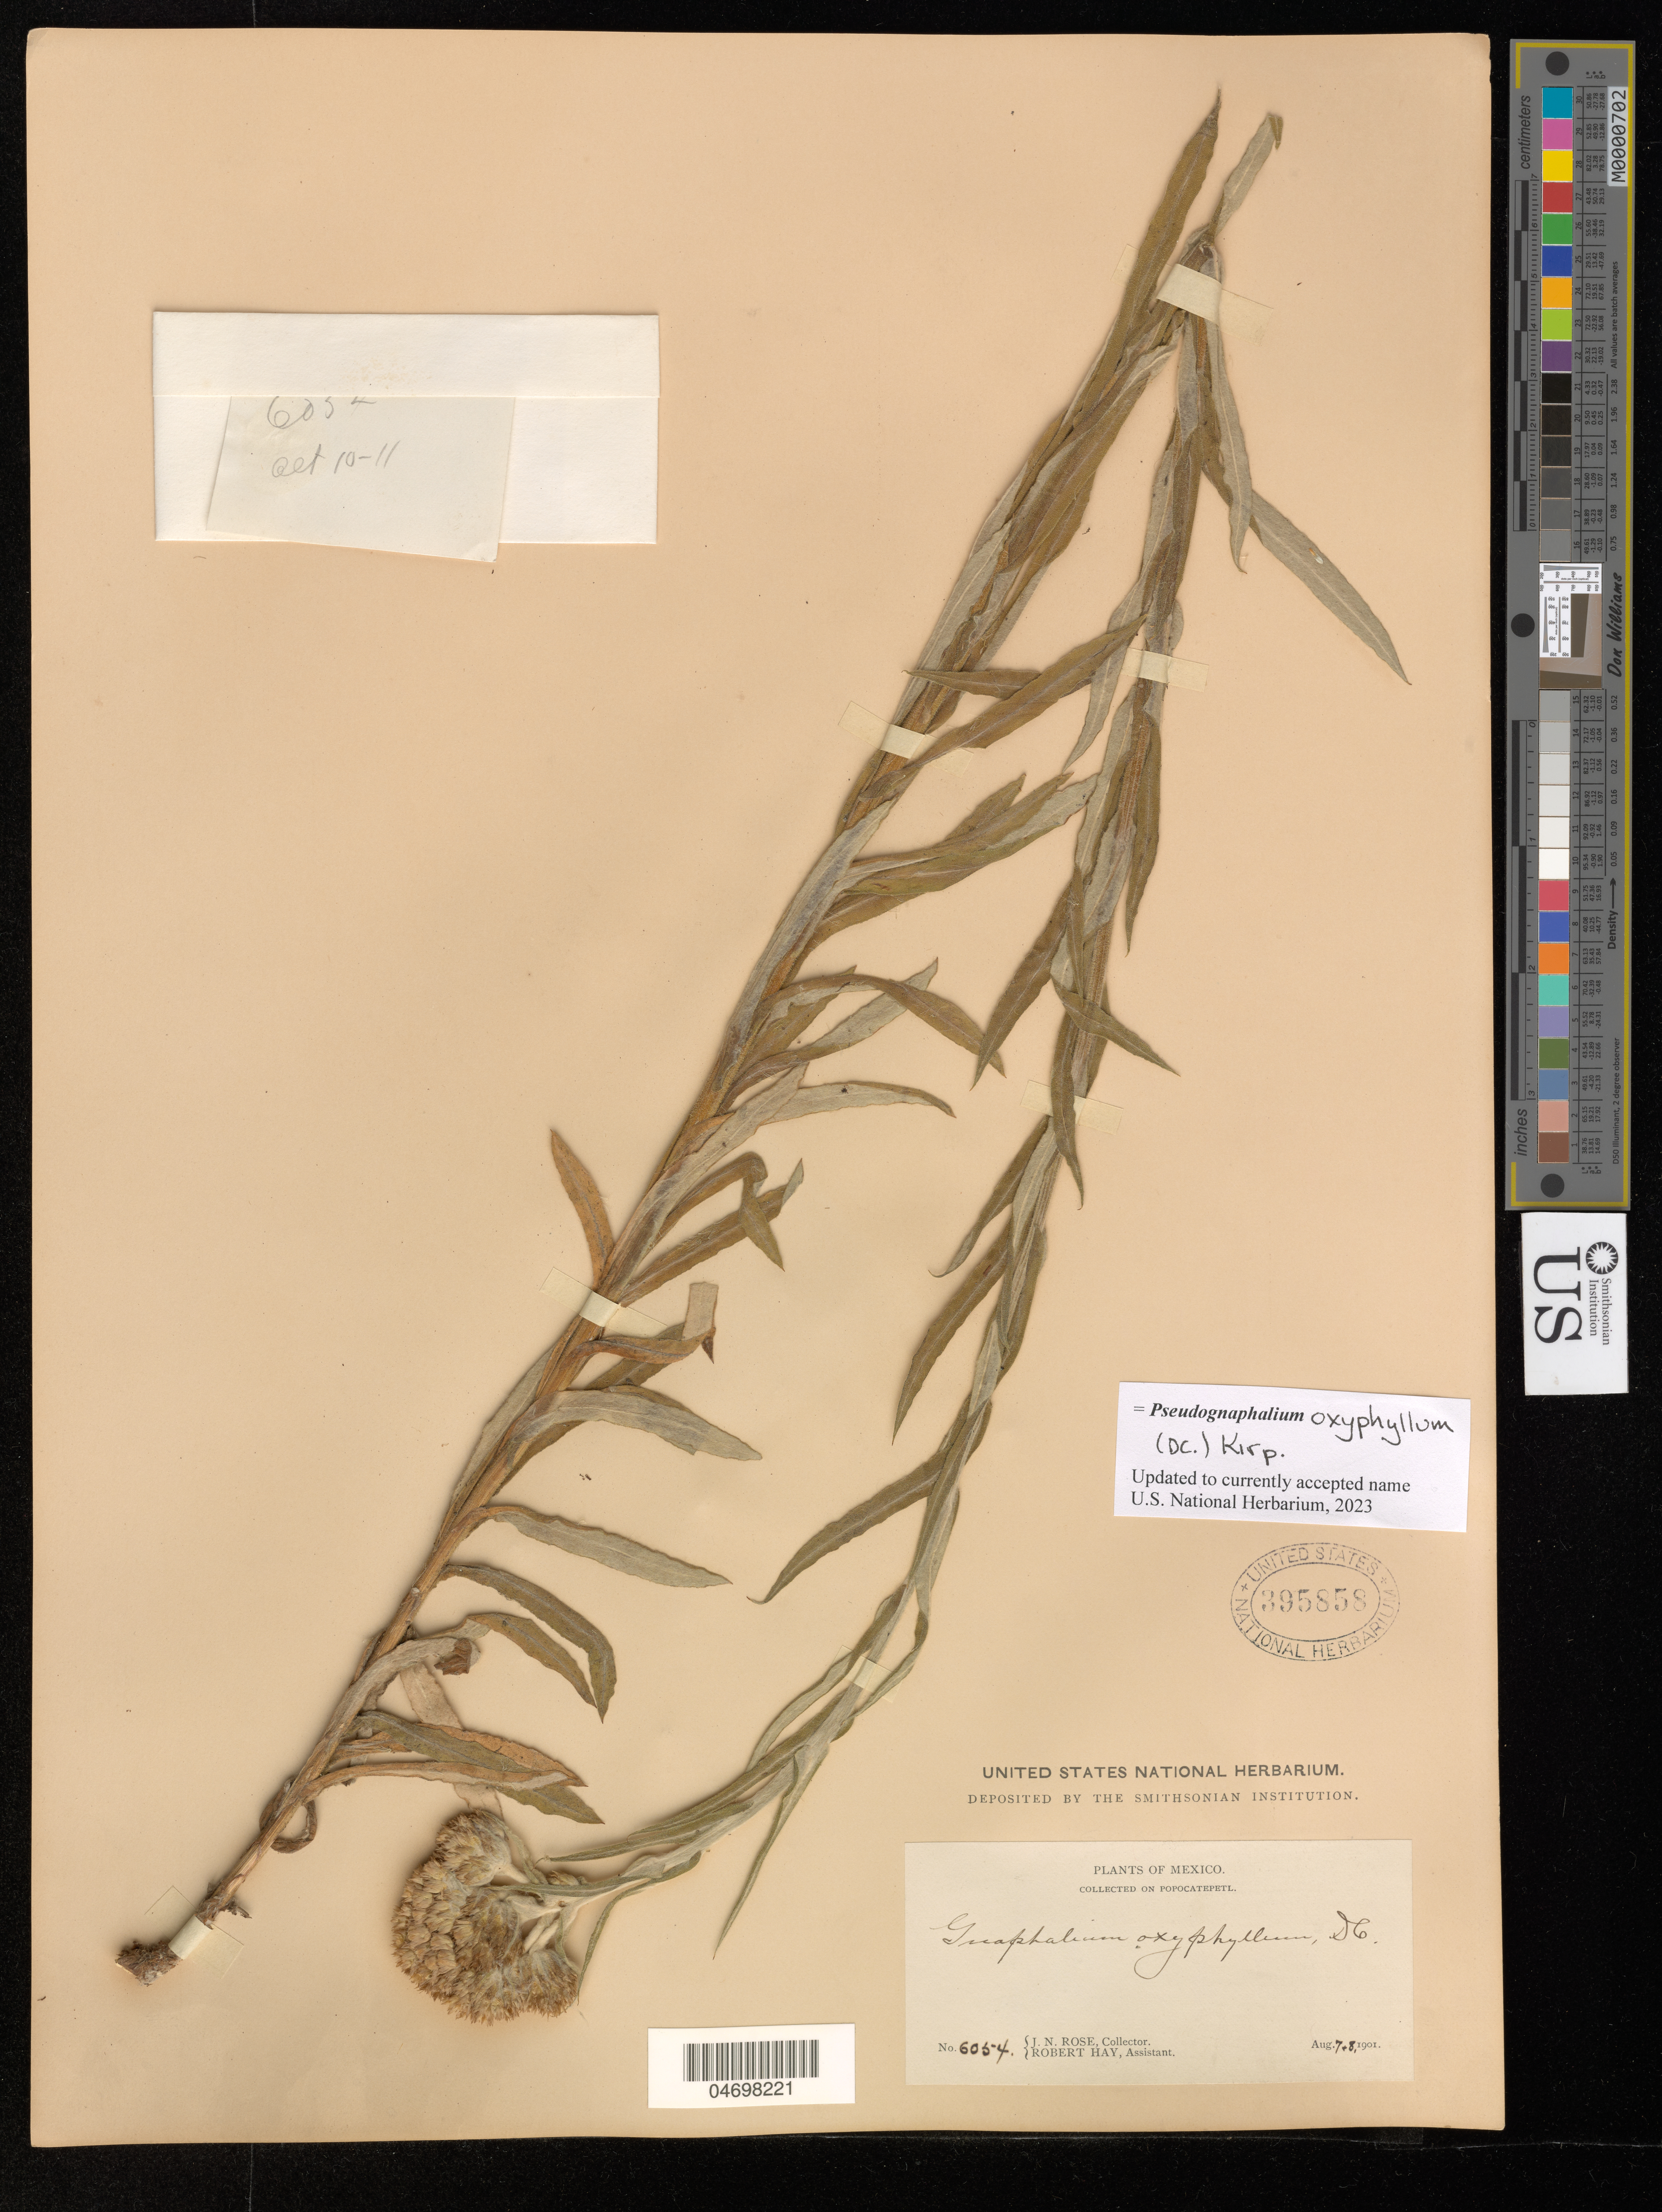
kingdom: Plantae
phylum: Tracheophyta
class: Magnoliopsida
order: Asterales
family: Asteraceae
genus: Pseudognaphalium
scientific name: Pseudognaphalium oxyphyllum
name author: (DC.) Kirp.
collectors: J. N. Rose & R. Hay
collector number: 6054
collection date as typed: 07 Aug 1901 to 08 Aug 1901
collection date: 1901-08-07/1901-08-08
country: Mexico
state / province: México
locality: Popocatepetl.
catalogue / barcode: US 395858